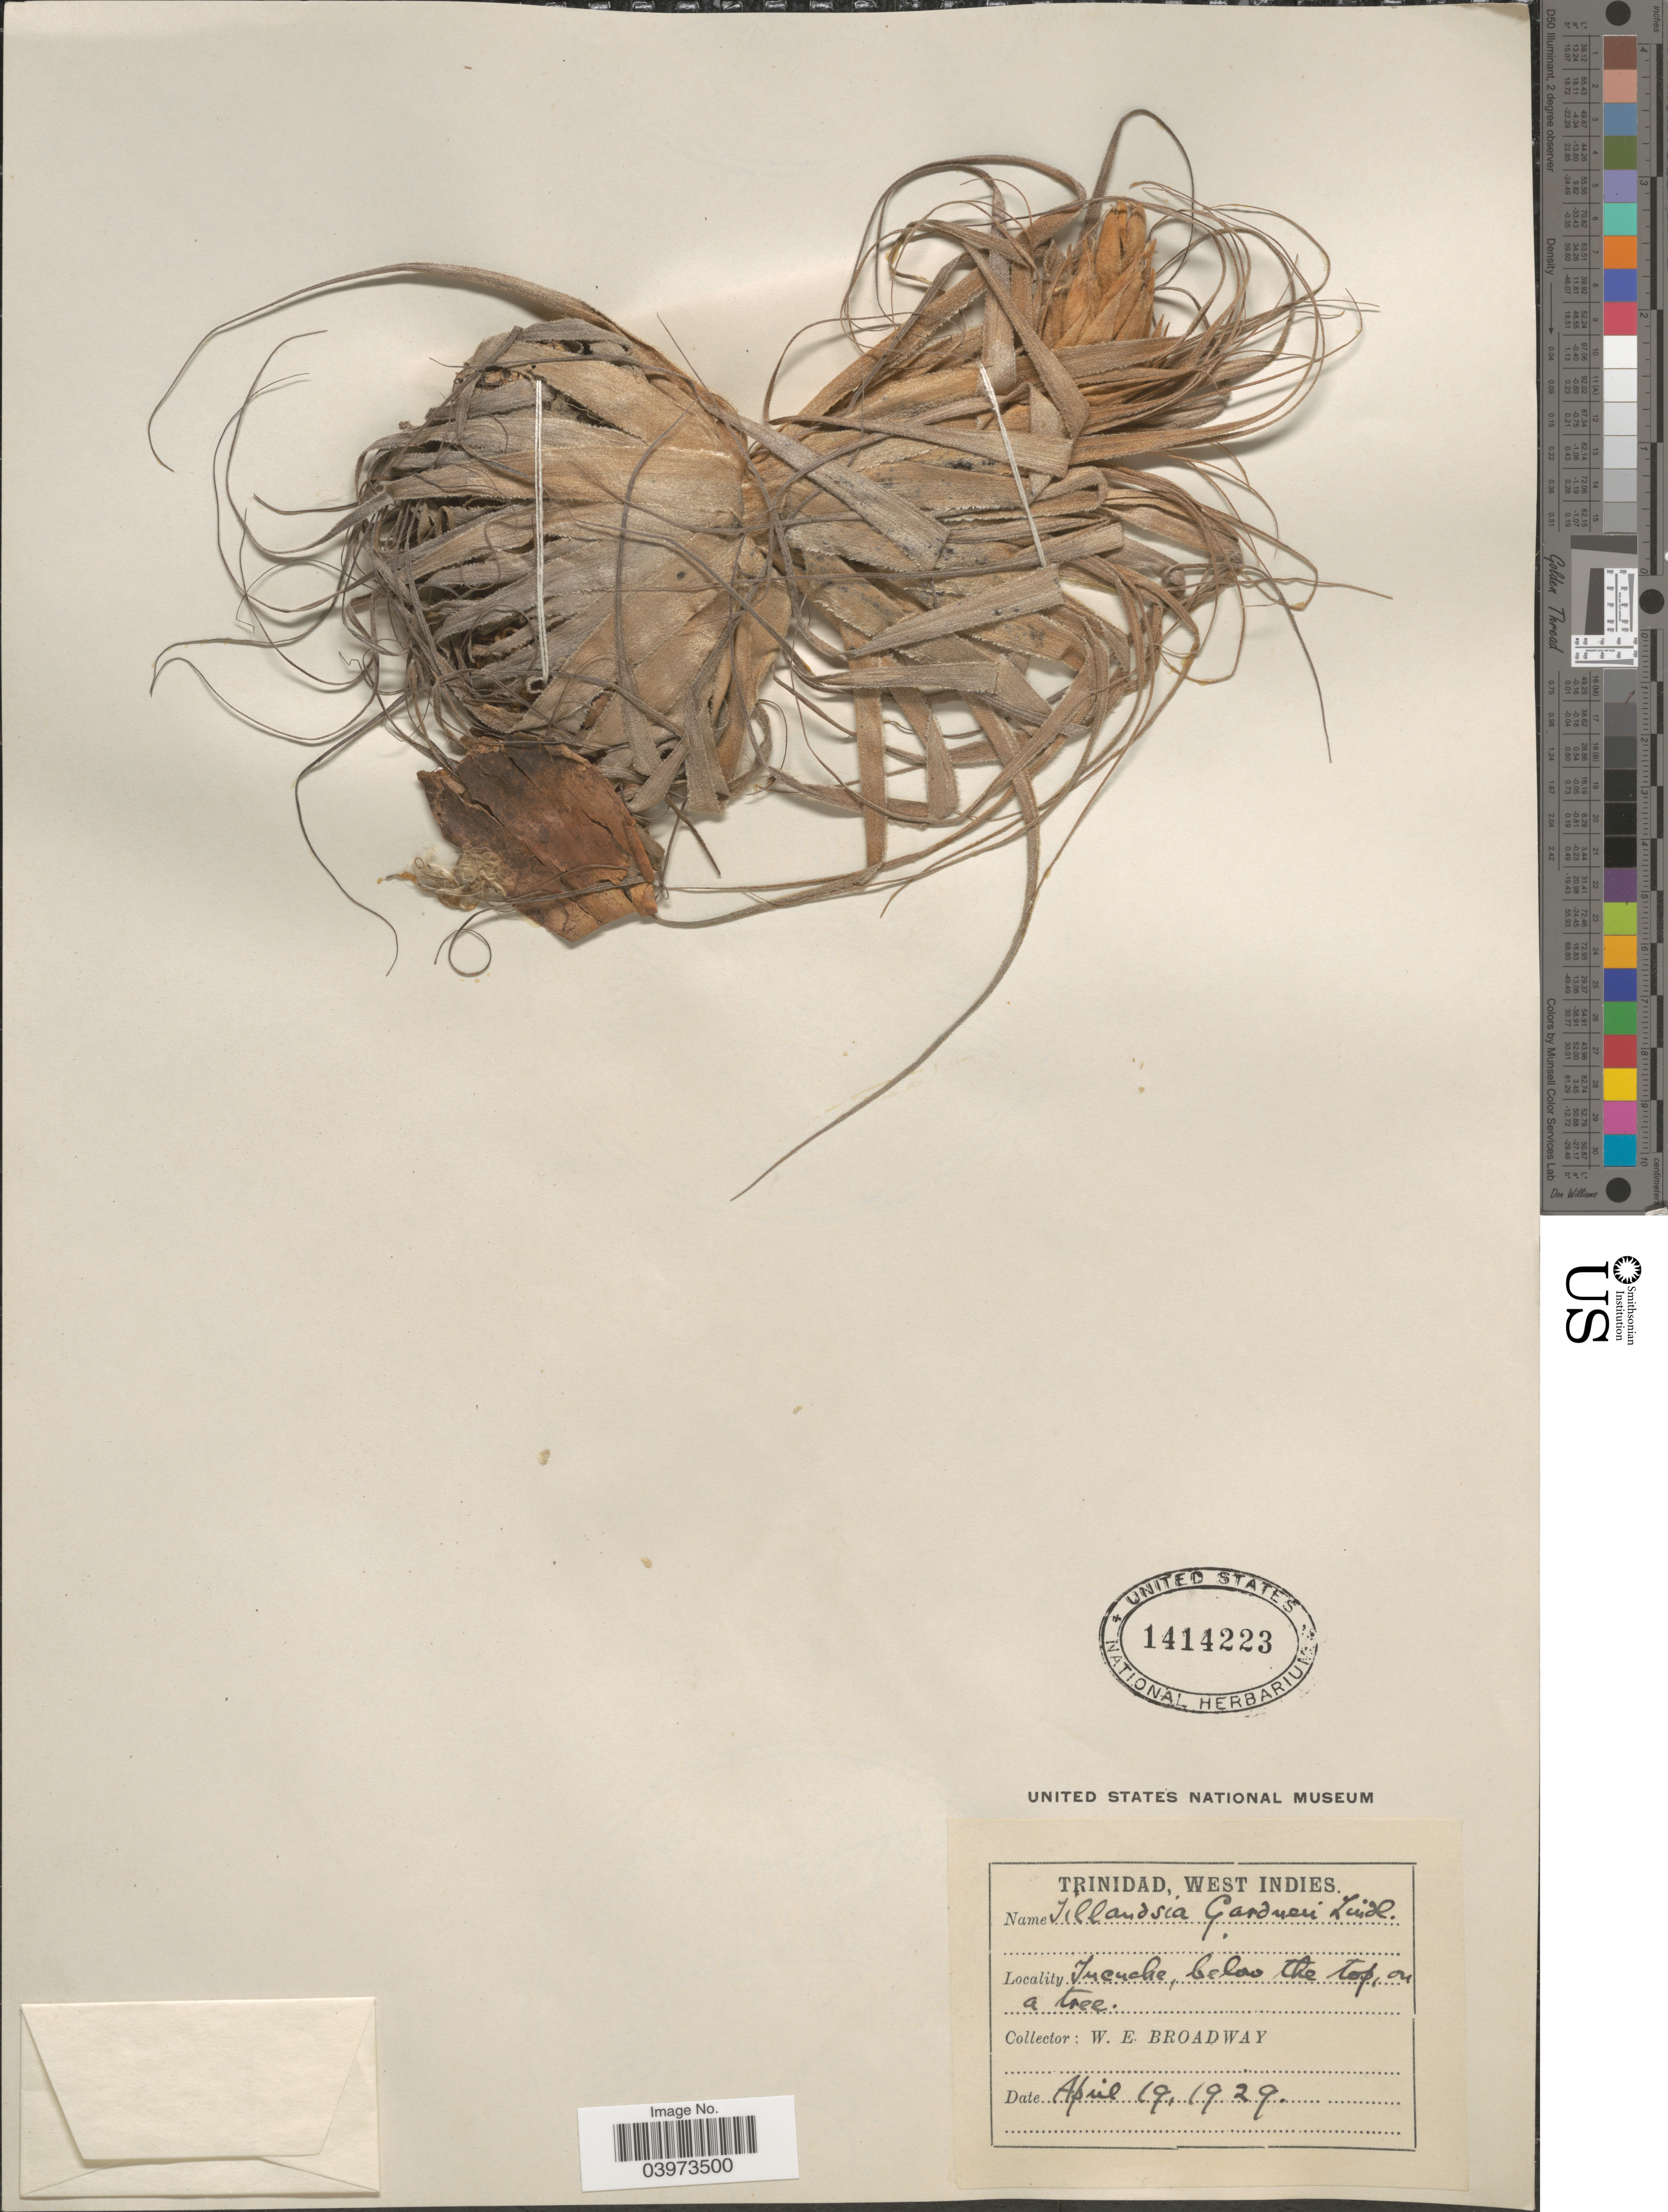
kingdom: Plantae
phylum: Tracheophyta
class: Liliopsida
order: Poales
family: Bromeliaceae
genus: Tillandsia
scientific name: Tillandsia gardneri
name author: Lindl.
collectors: W. E. Broadway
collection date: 1929-04-19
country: Trinidad and Tobago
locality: Trinidad, West Indies. Tucuche, below the top, on a tree.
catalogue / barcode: US 1414223